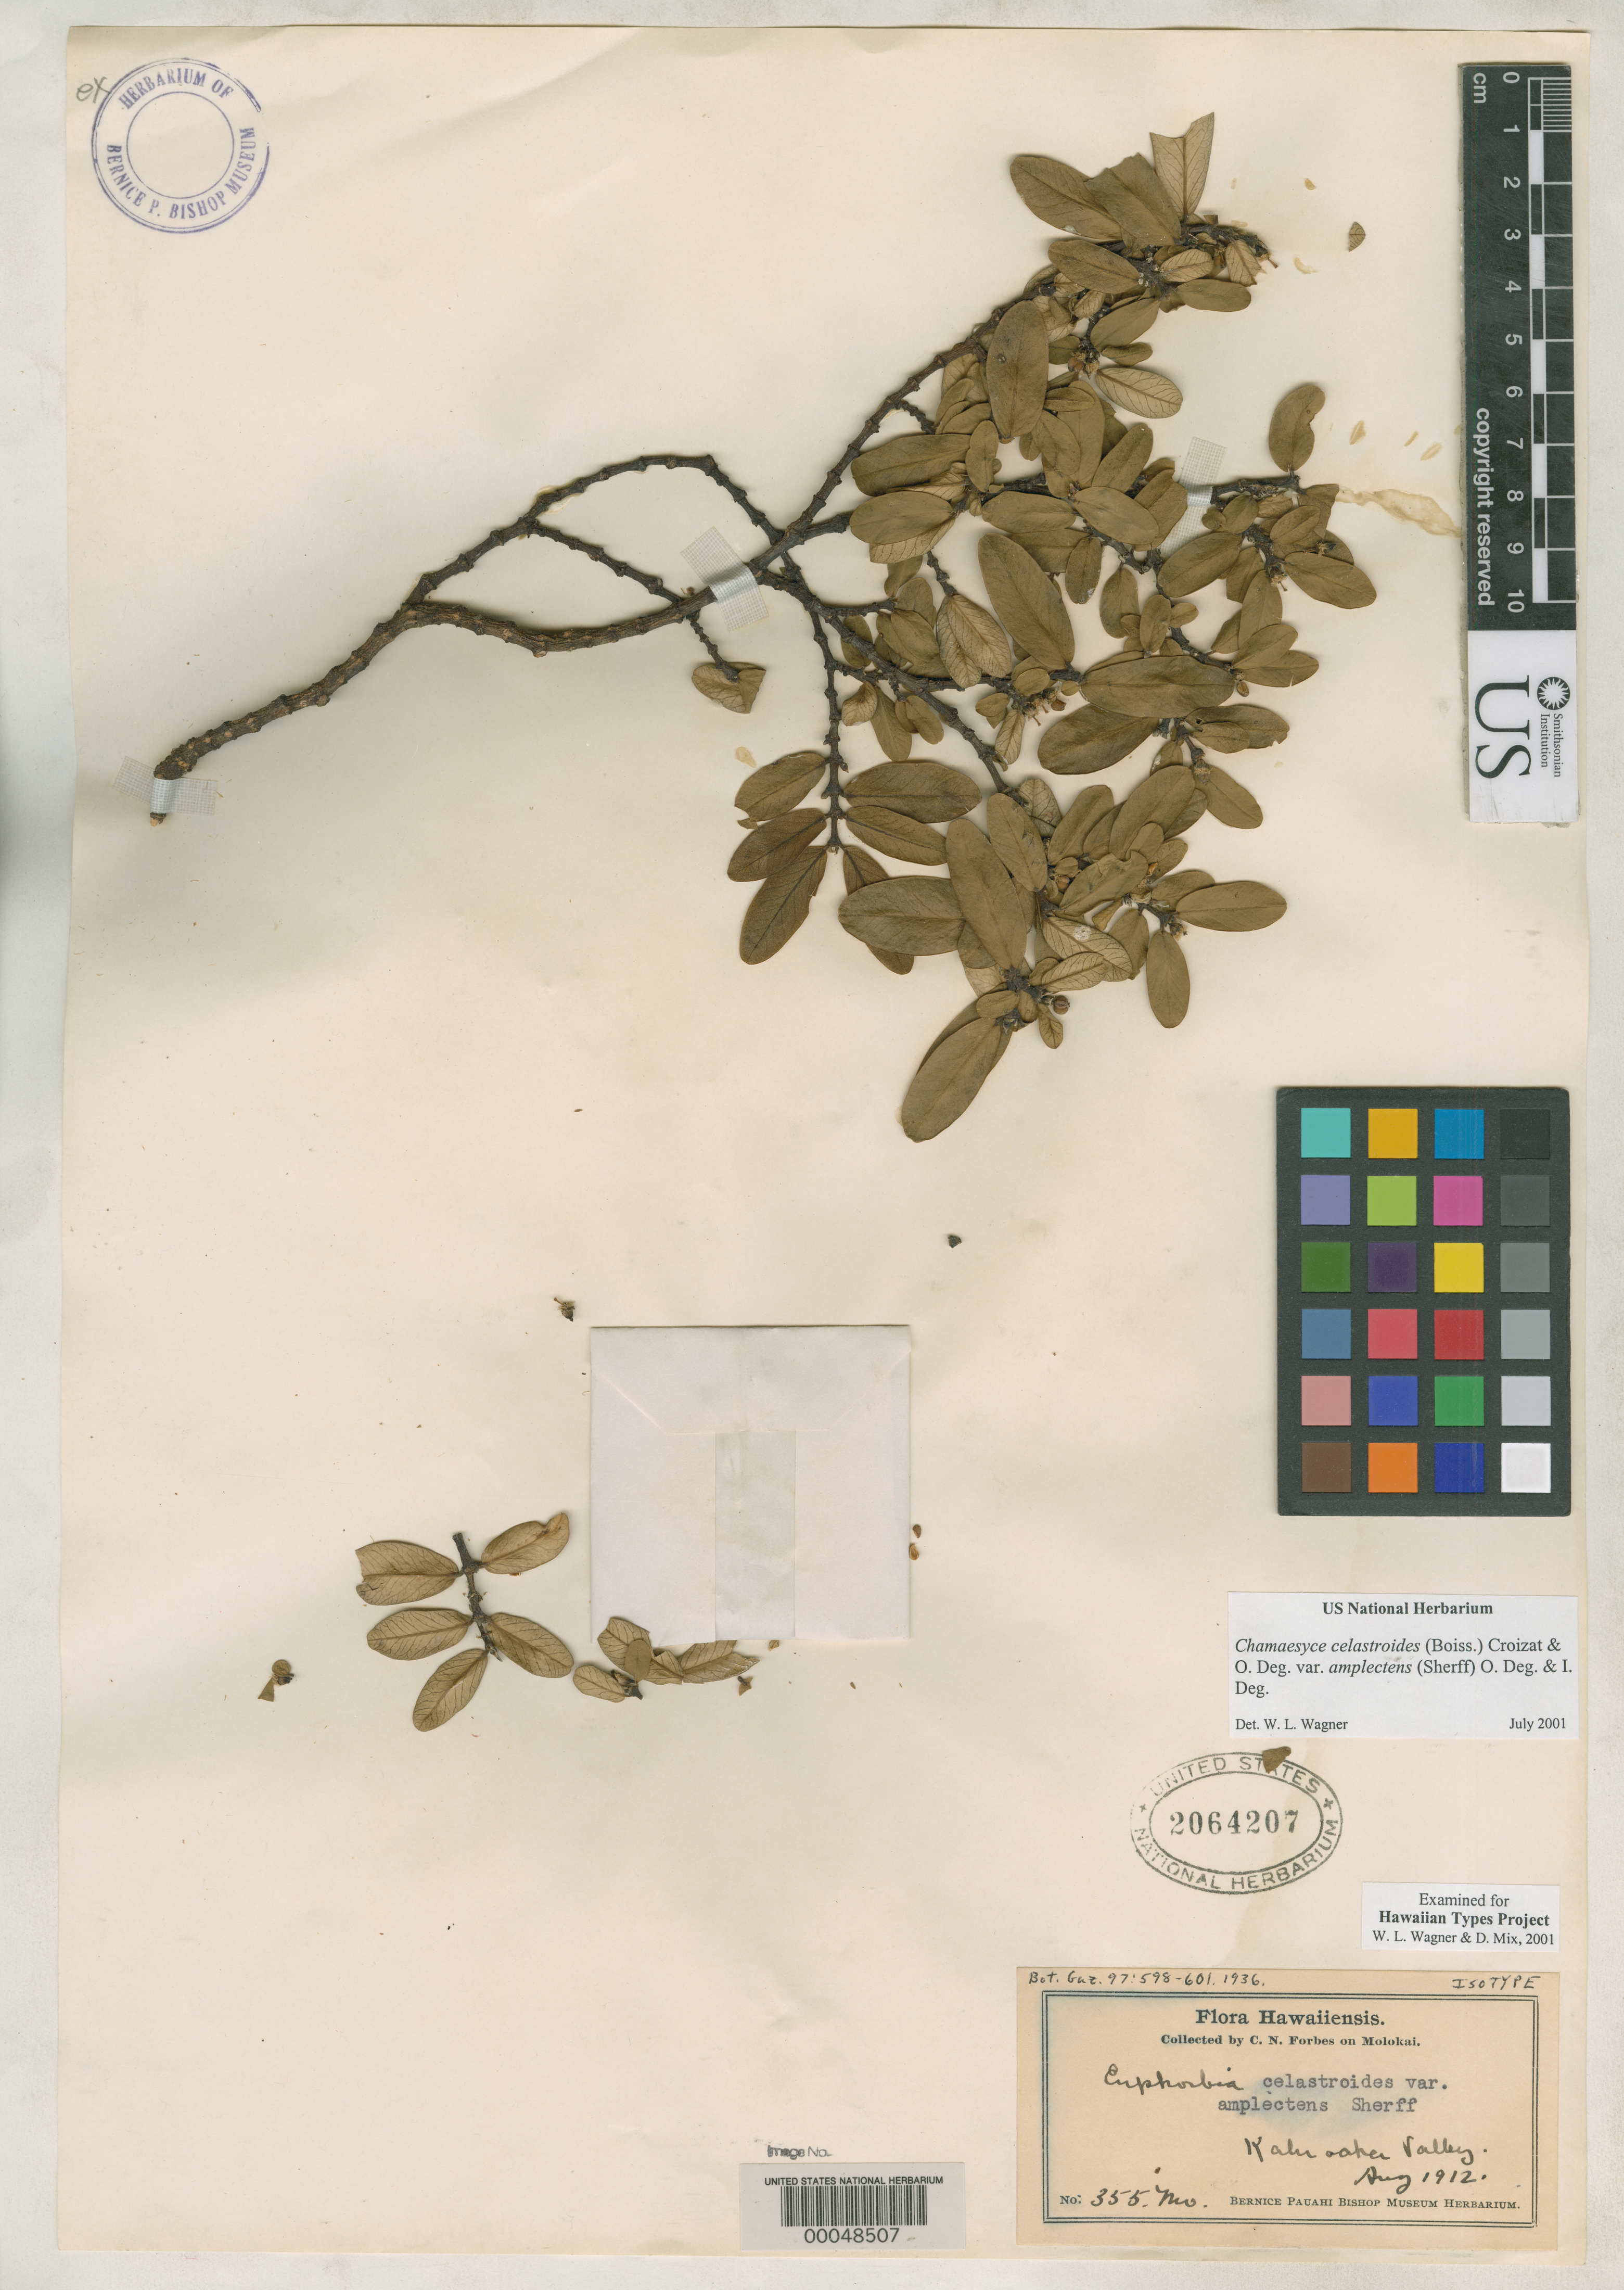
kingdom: Plantae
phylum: Tracheophyta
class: Magnoliopsida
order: Malpighiales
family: Euphorbiaceae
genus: Euphorbia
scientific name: Euphorbia celastroides var. amplectens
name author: Sherff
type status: Isotype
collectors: C. N. Forbes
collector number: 355.Mo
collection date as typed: Aug 1912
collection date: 1912-08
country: United States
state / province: Hawaii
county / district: Maui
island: Moloka'i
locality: Kalu Oaku Valley.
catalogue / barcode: US 2064207